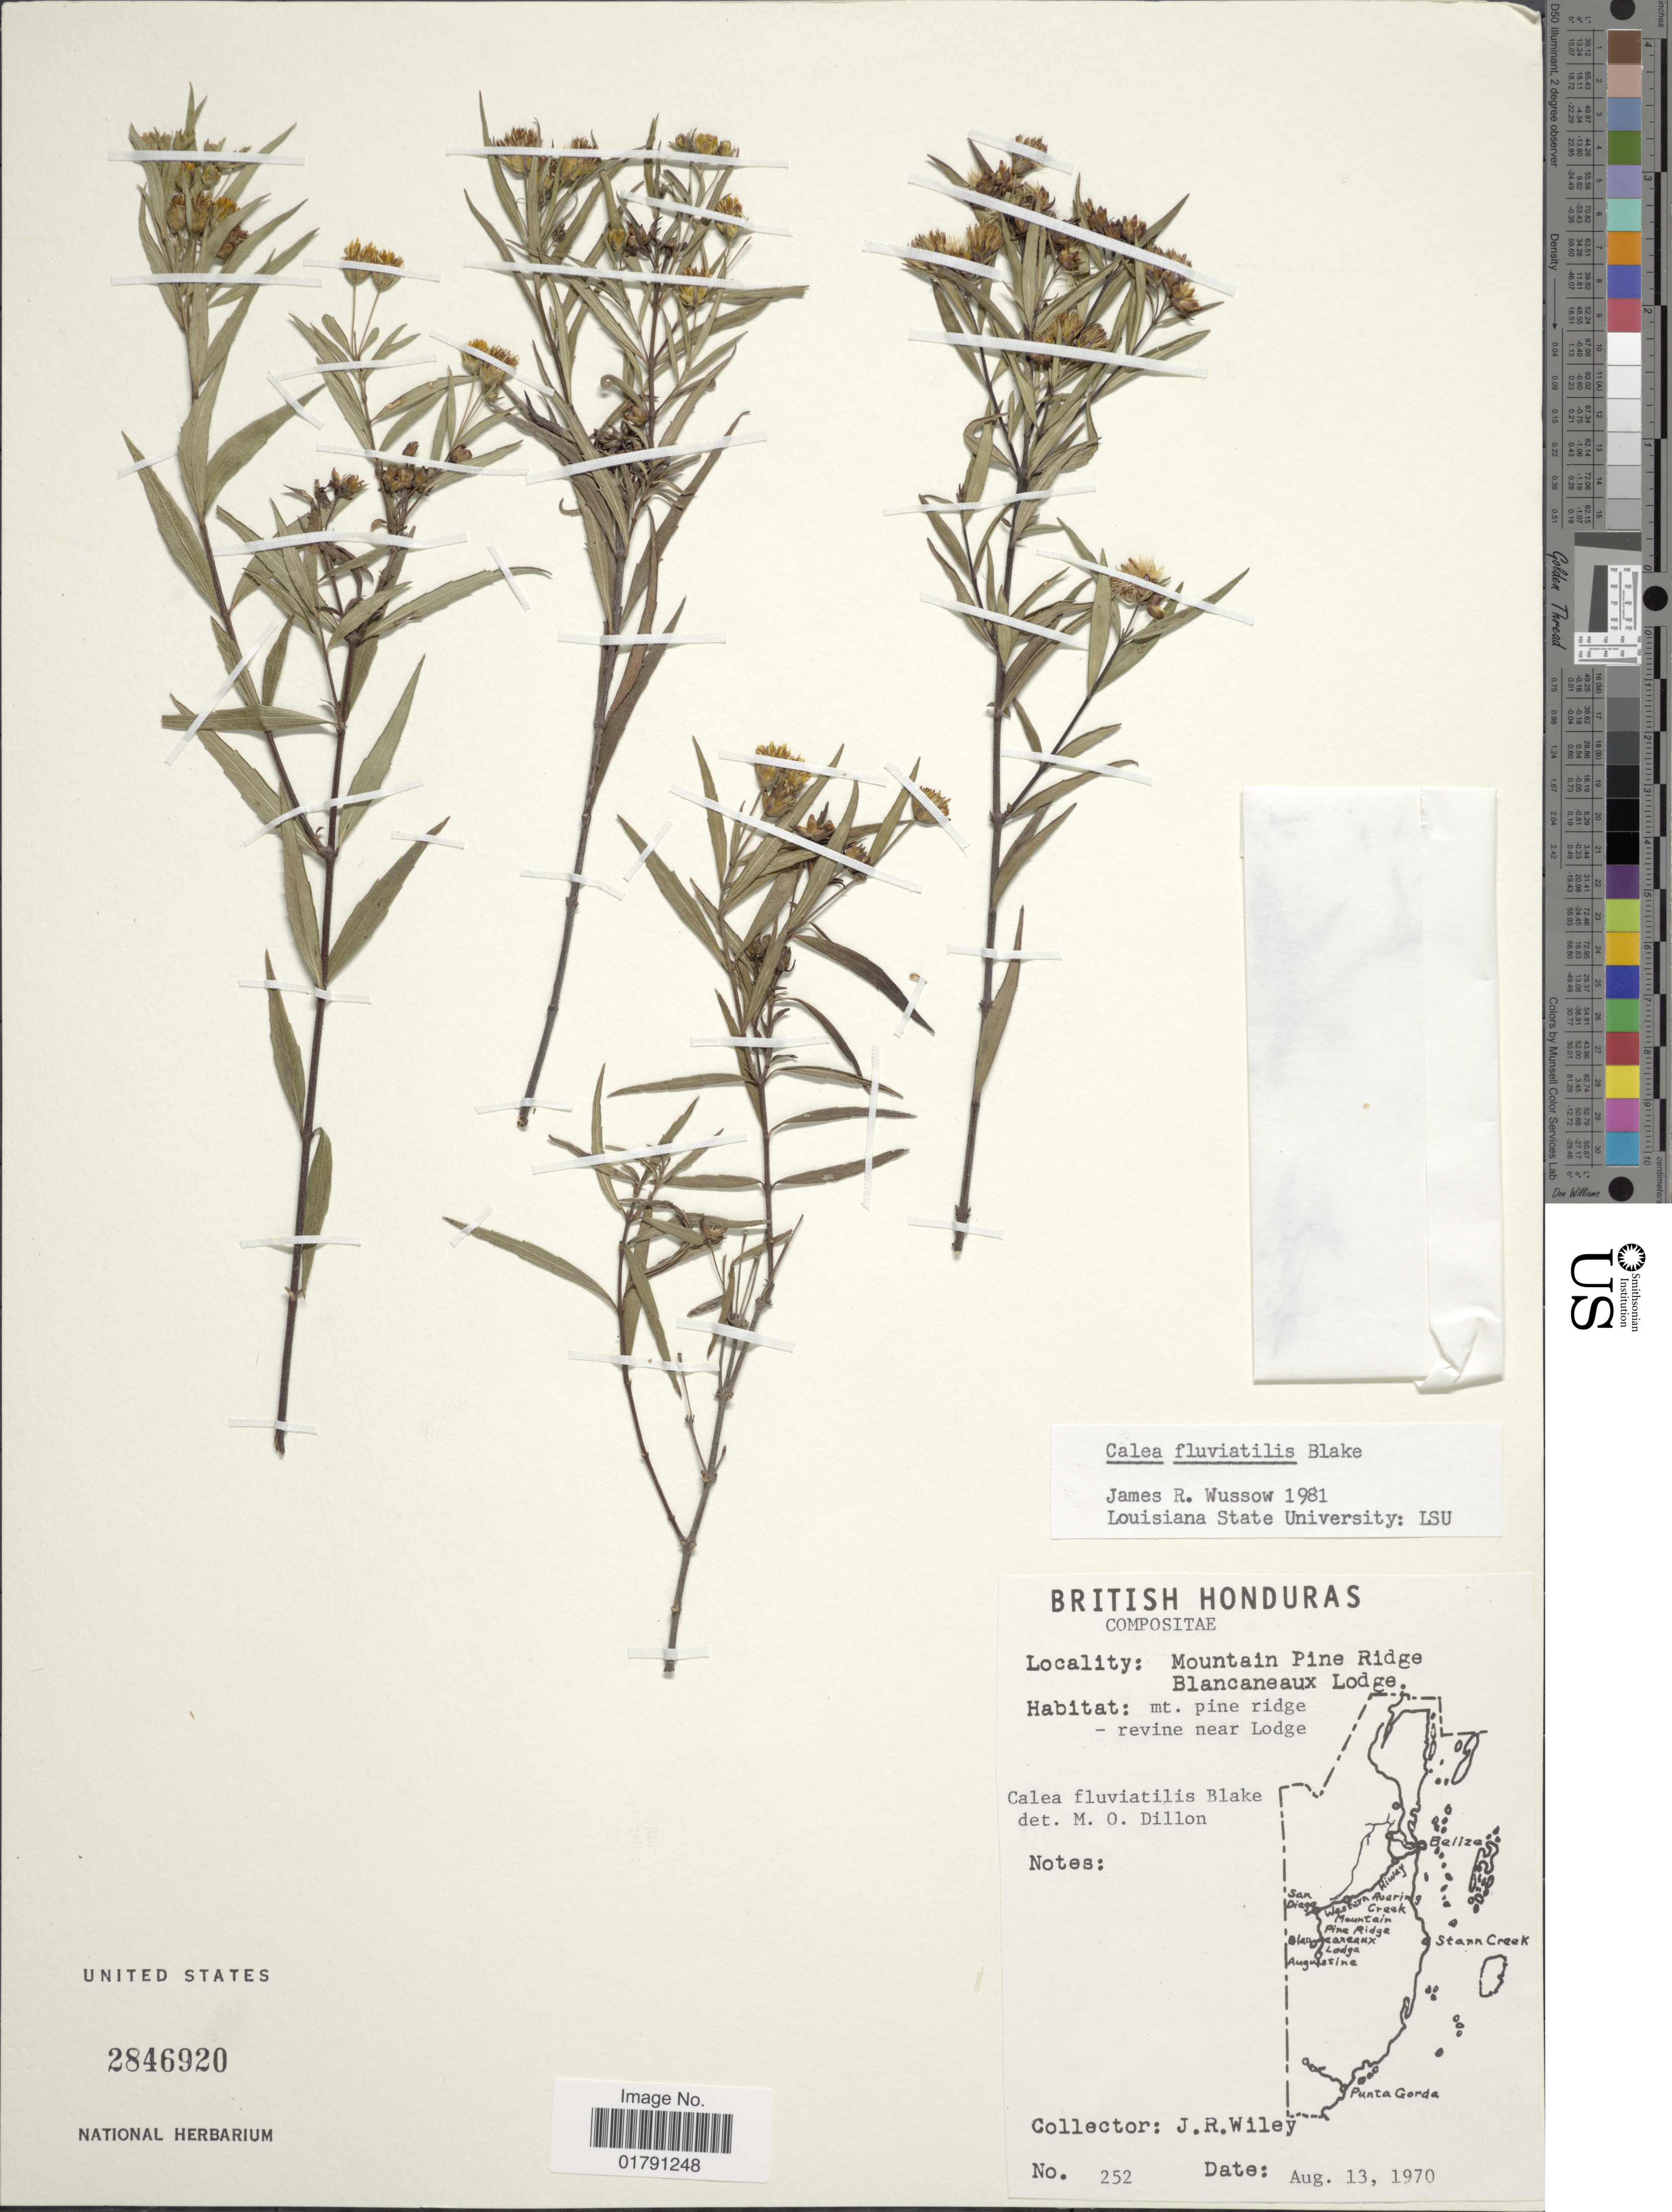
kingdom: Plantae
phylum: Tracheophyta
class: Magnoliopsida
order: Asterales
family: Asteraceae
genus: Calea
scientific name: Calea fluviatilis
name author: S.F. Blake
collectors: J. Wiley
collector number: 252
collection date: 1970-08-13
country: Belize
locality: British Honduras, Mountain Pine Ridge, Blancaneaux Lodge, mt. pine ridge, revine near Lodge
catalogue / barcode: US 2846920